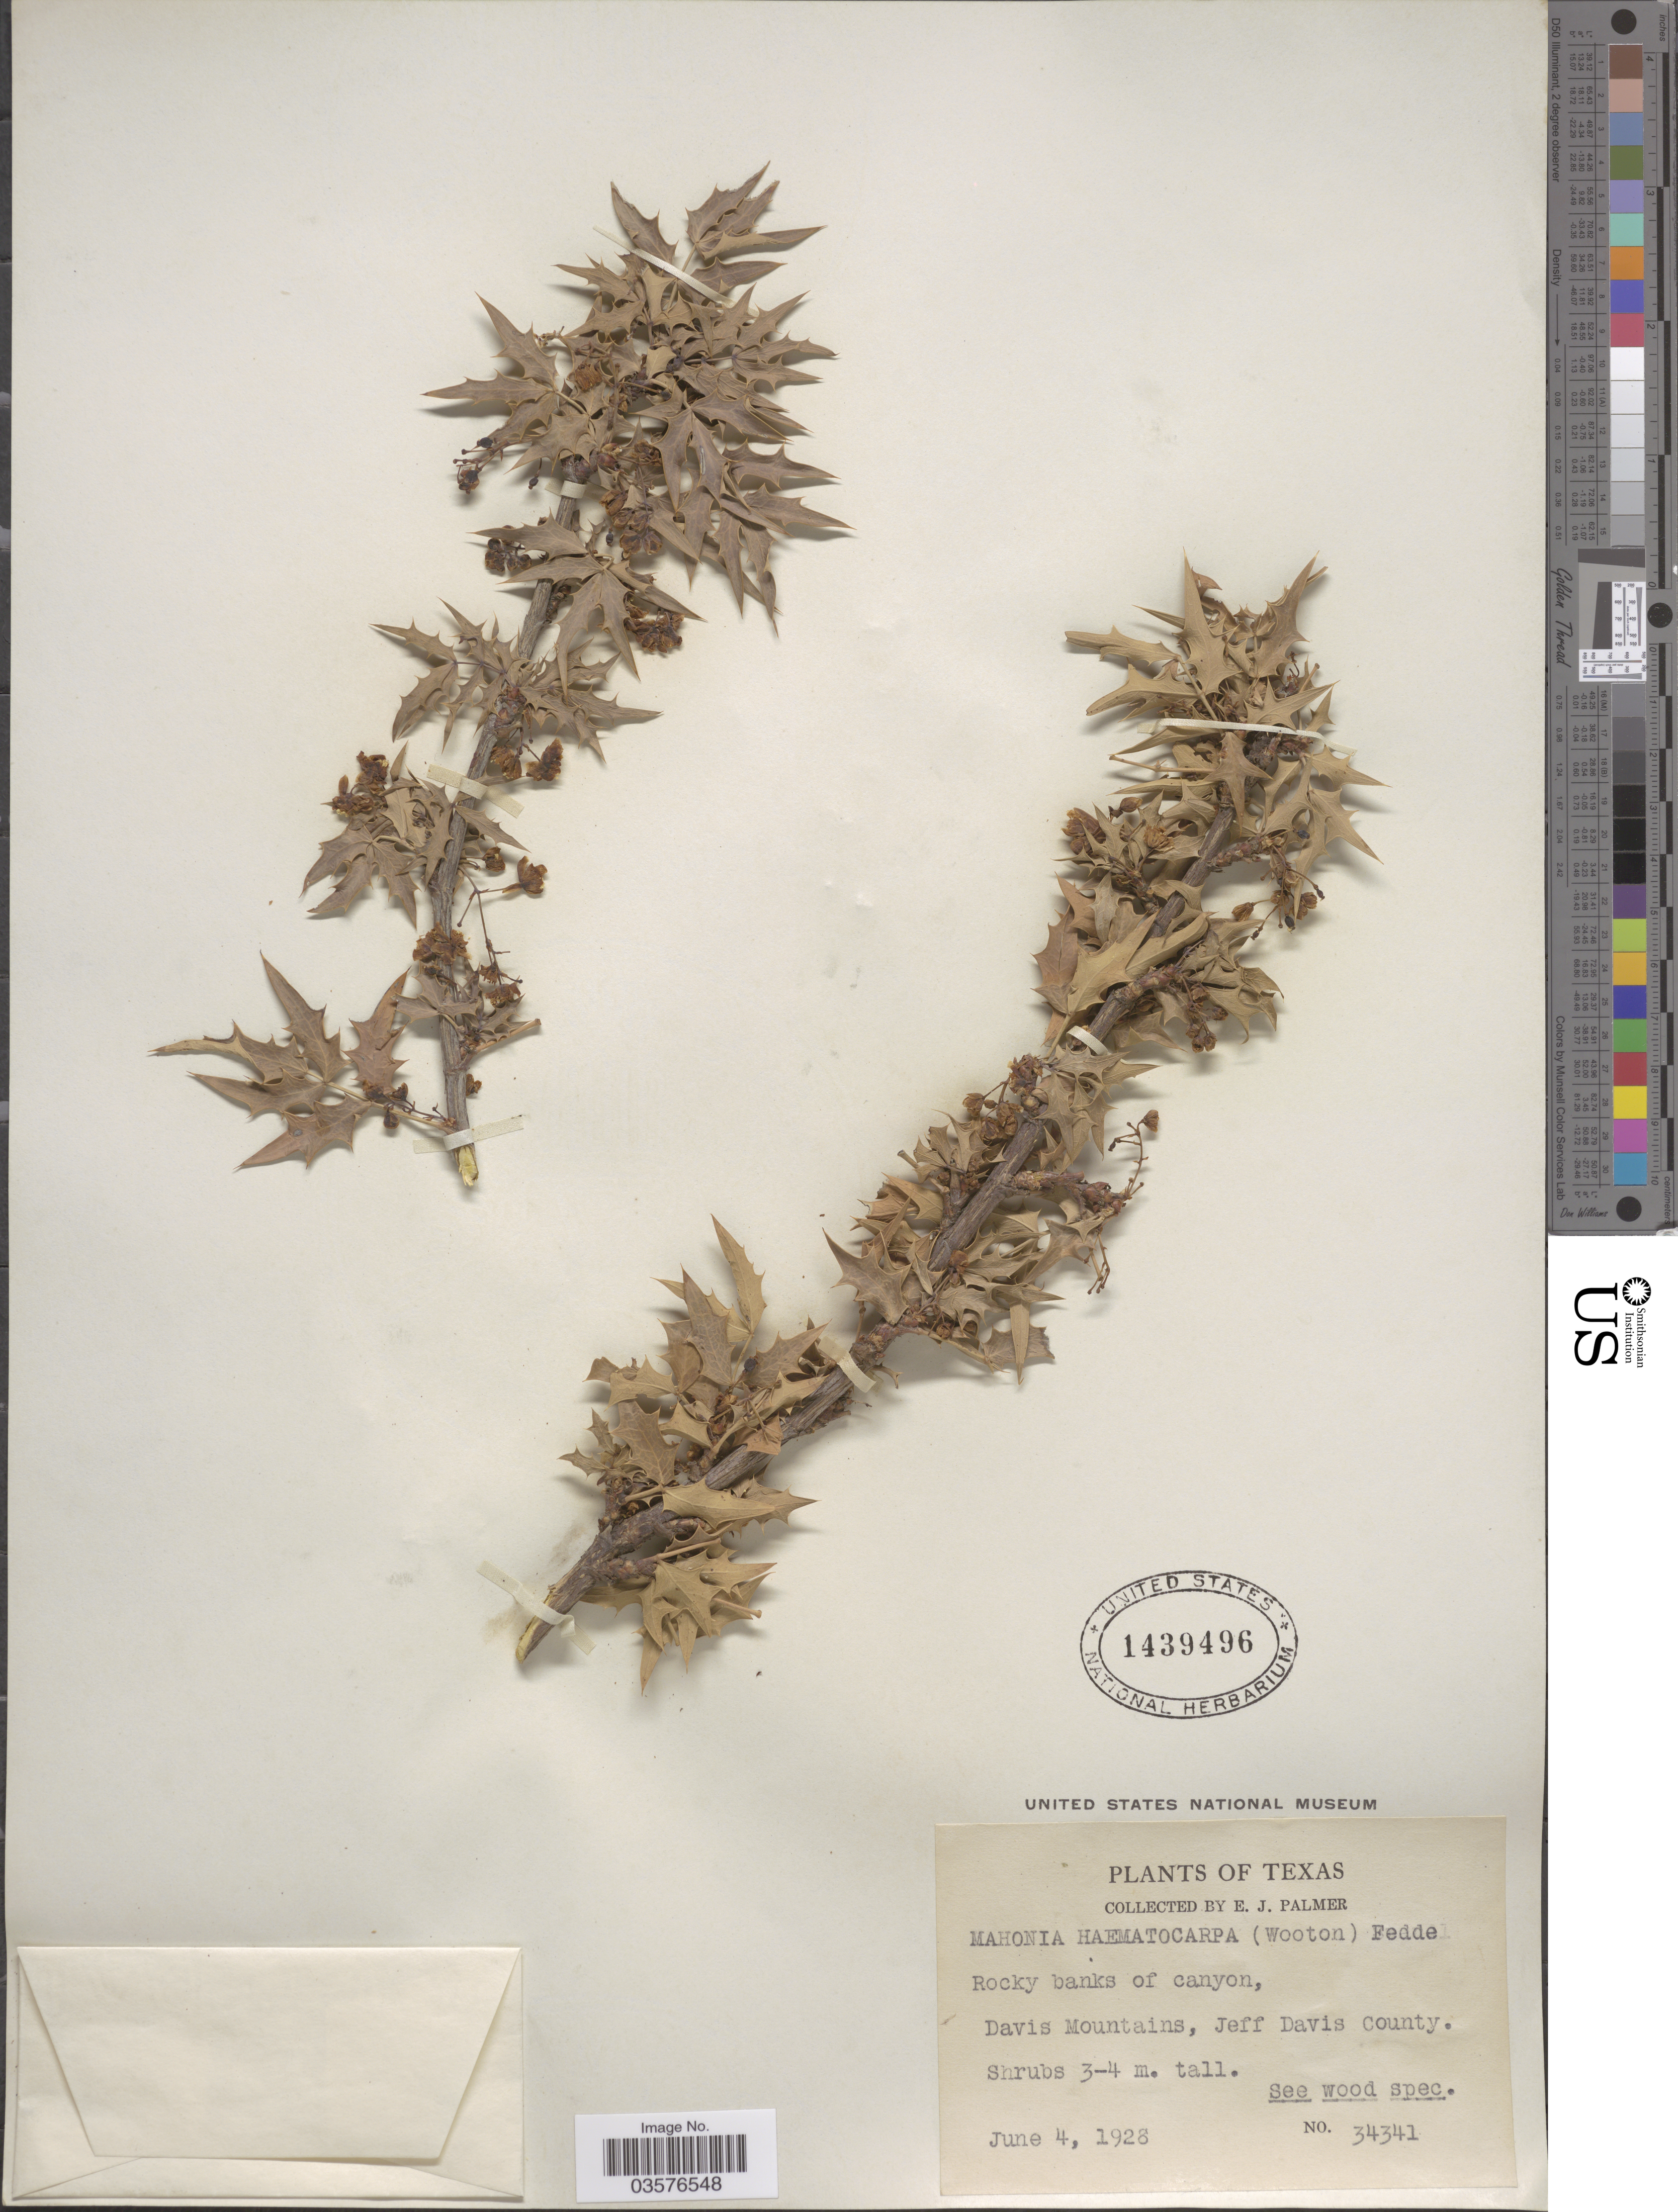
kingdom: Plantae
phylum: Tracheophyta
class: Magnoliopsida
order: Ranunculales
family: Berberidaceae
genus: Mahonia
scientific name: Mahonia haematocarpa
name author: (Wooton) Fedde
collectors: E. J. Palmer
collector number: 34341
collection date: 1928-06-04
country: United States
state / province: Texas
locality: Davis Mountains, Jeff Davis County.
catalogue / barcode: US 1439496